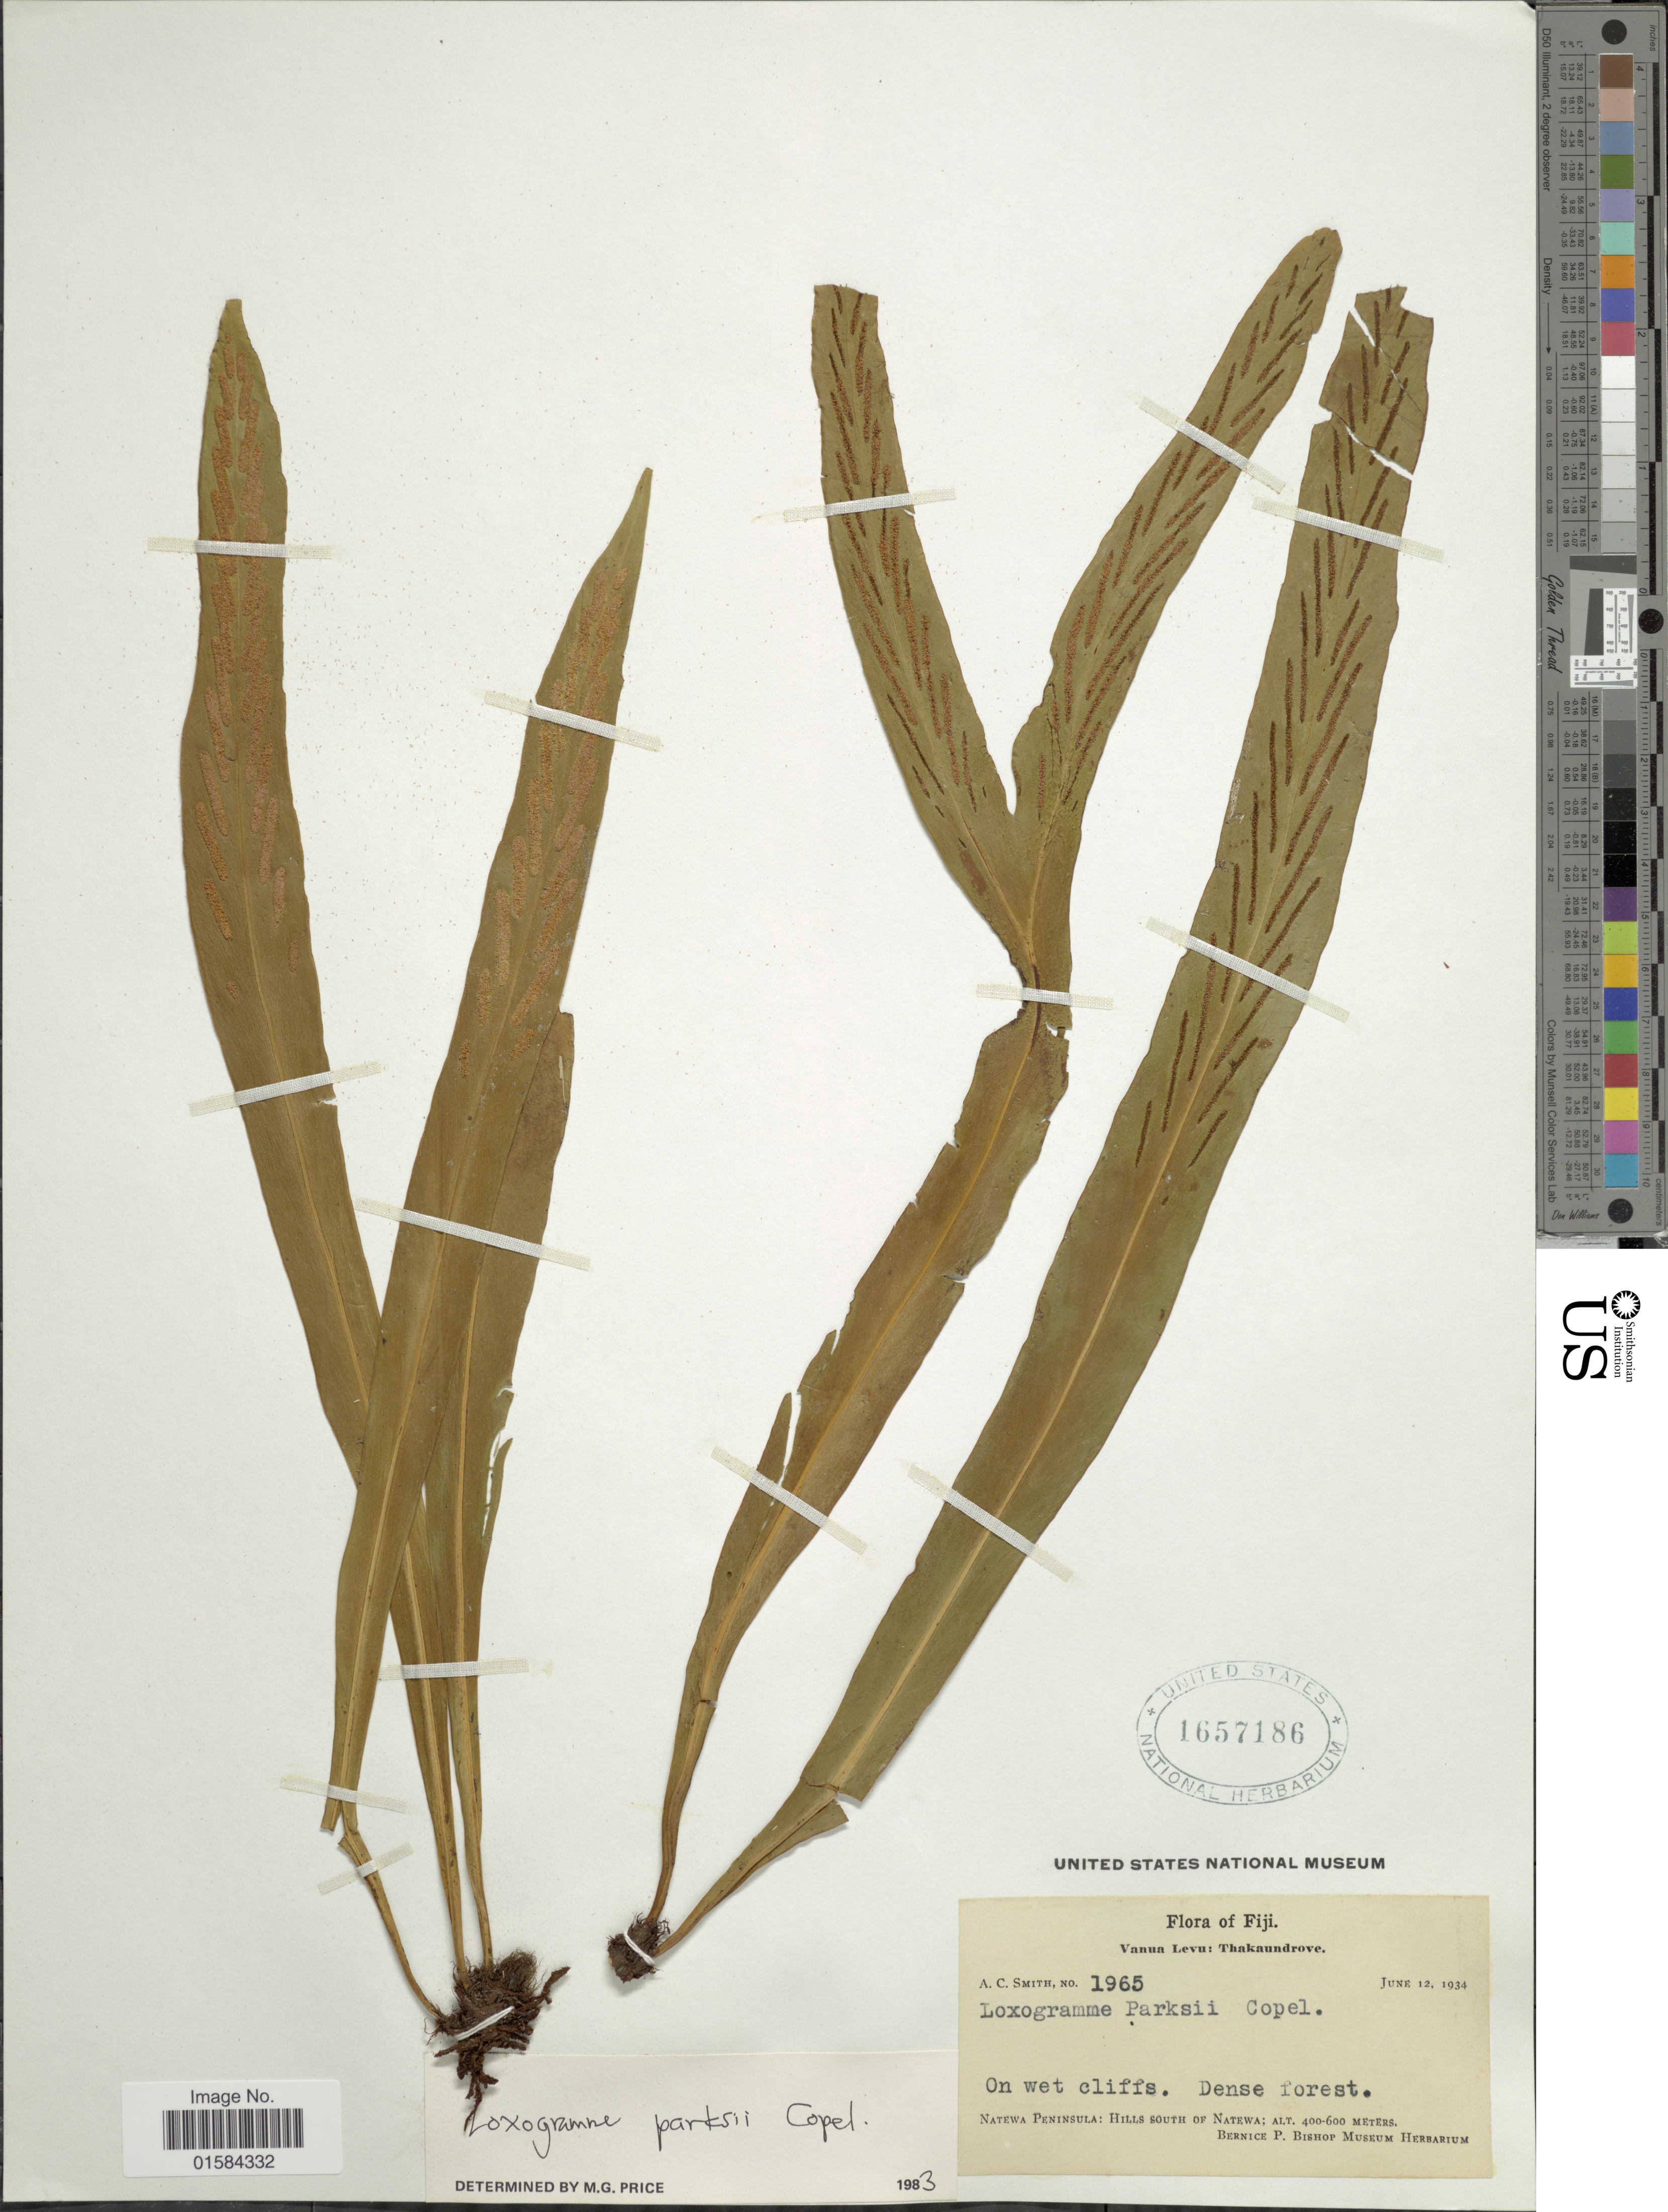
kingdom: Plantae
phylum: Tracheophyta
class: Polypodiopsida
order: Polypodiales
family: Polypodiaceae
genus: Loxogramme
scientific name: Loxogramme parksii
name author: Copel.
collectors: A. C. Smith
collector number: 1965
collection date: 1934-06-12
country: Fiji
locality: Vanua Levu: Thakaundrove, Natewa Peninsula: Hills south of Natewa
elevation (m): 400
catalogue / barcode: US 1657186